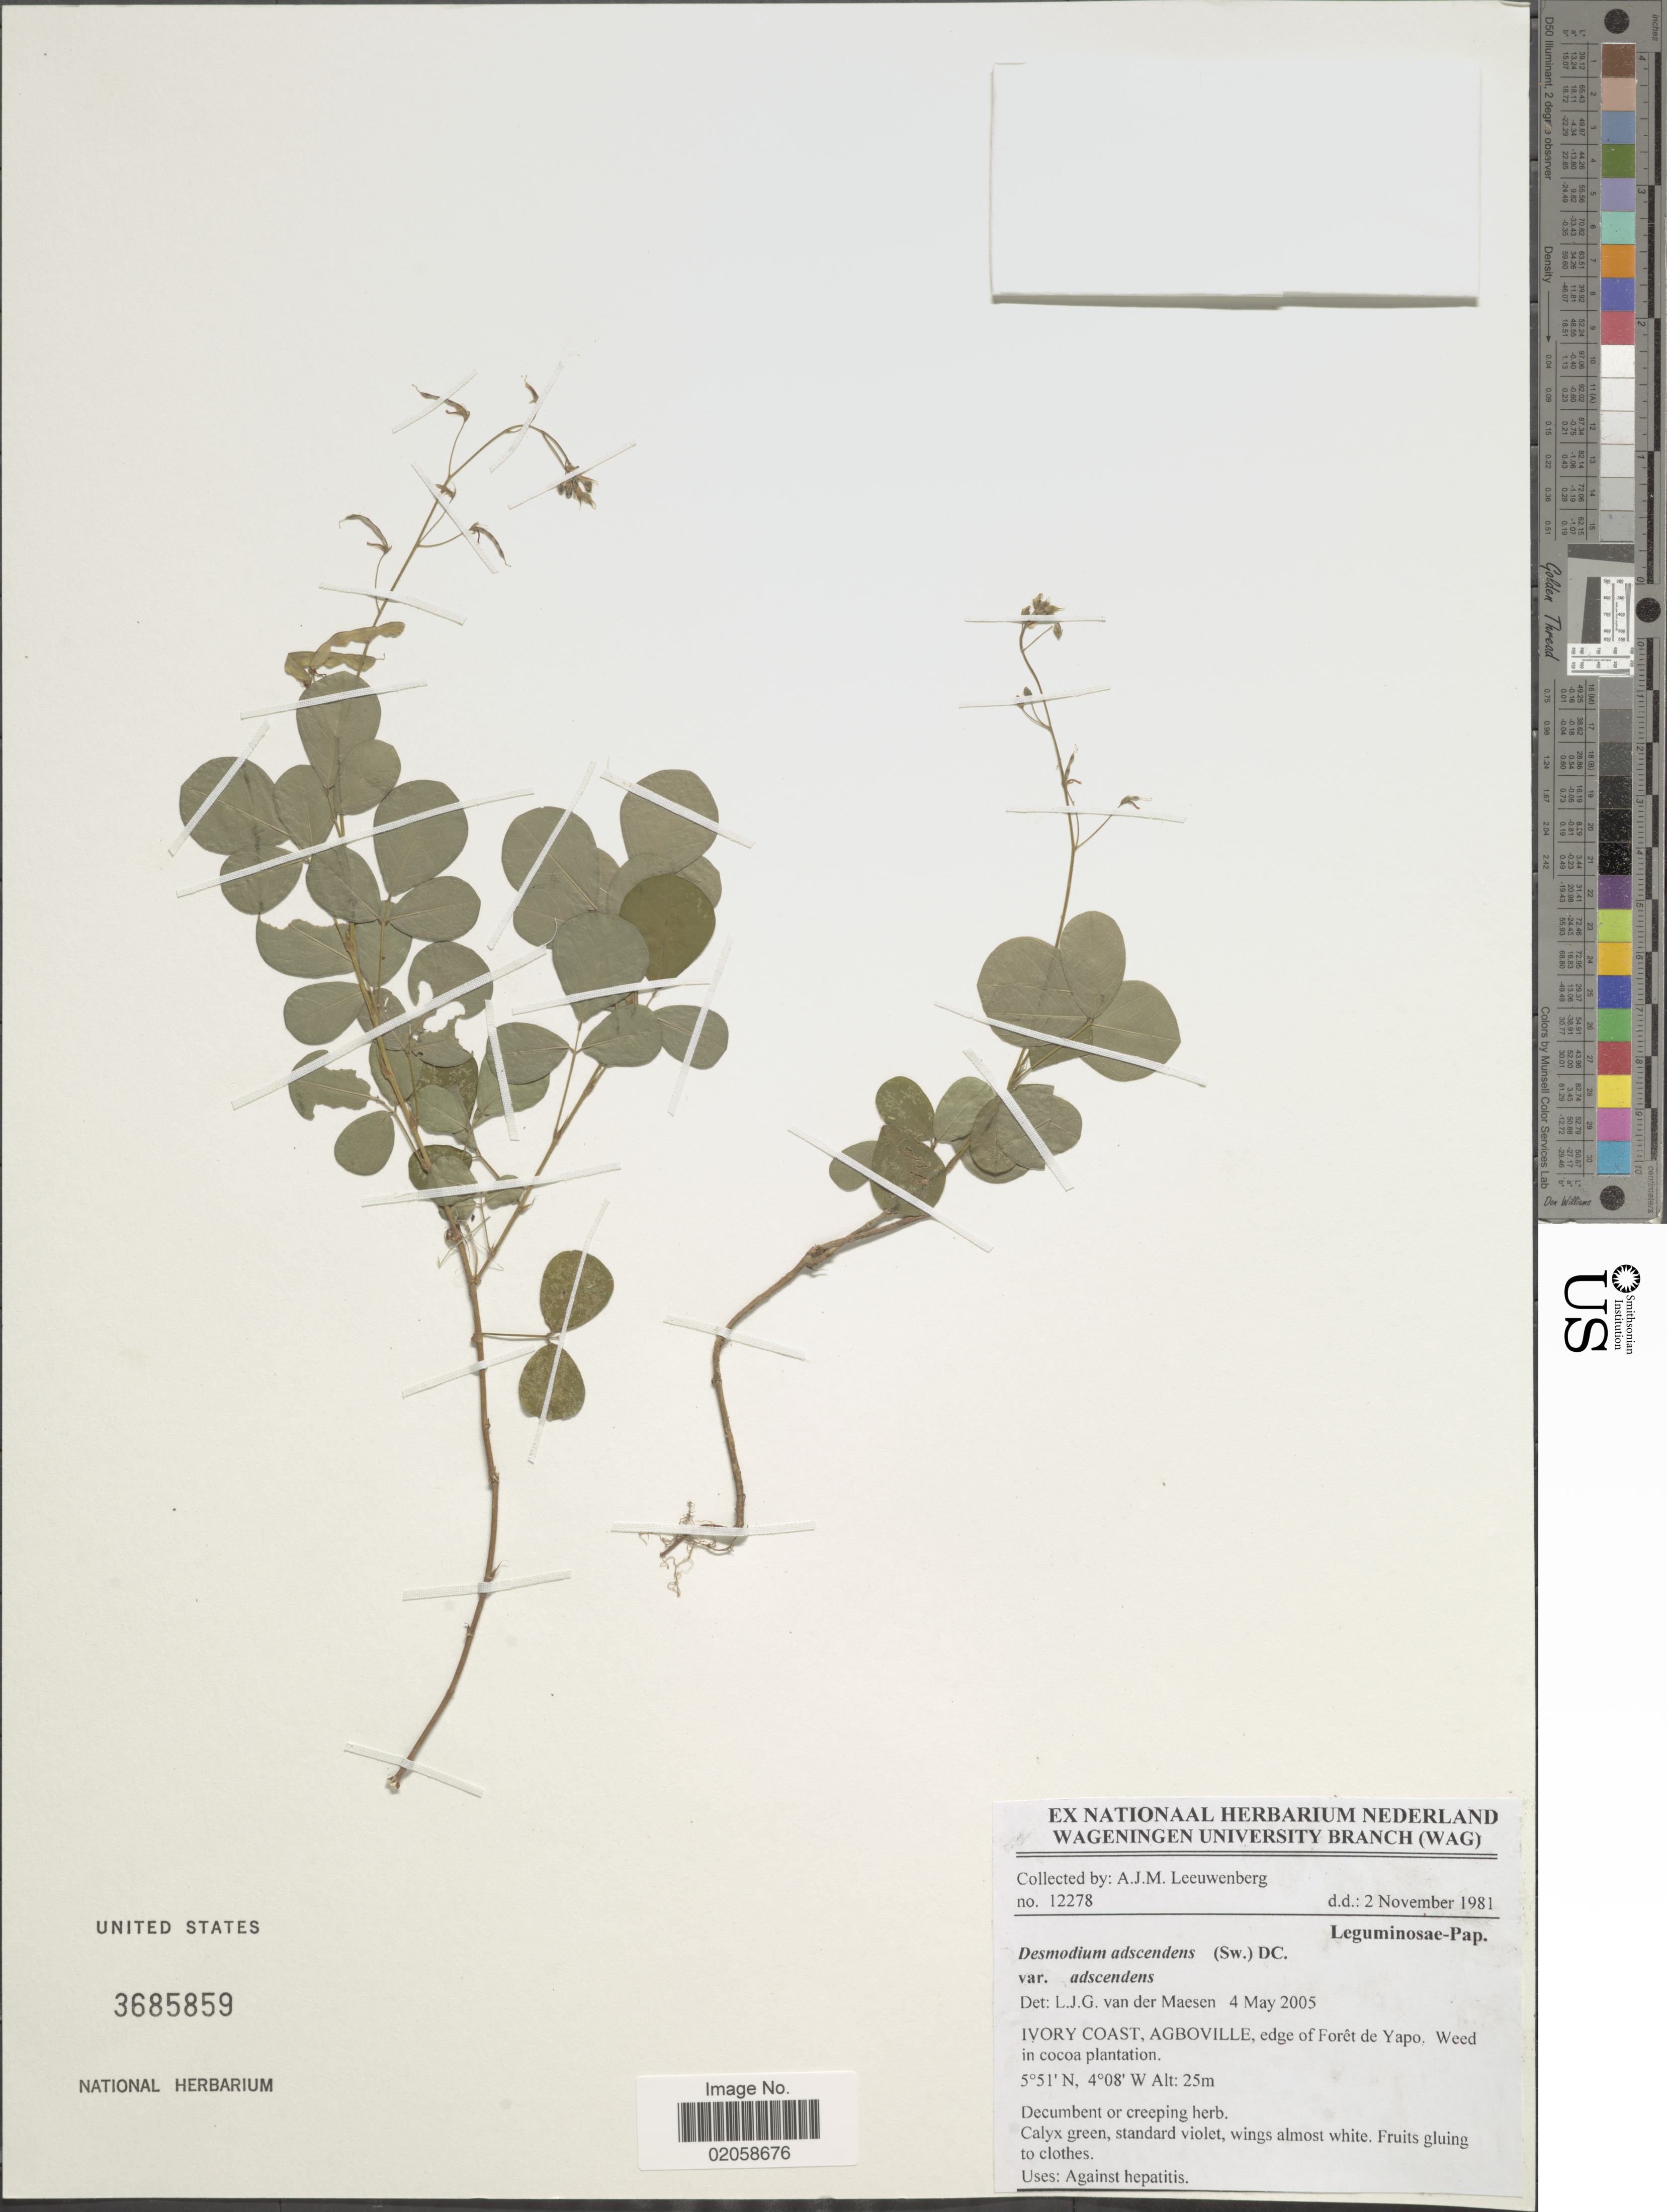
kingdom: Plantae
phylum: Tracheophyta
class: Magnoliopsida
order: Fabales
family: Fabaceae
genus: Grona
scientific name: Grona adscendens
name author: (Sw.) H. Ohashi & K. Ohashi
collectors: A. J. M. Leeuwenberg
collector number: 12278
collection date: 1981-11-02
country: Ivory Coast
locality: Agboville, edge of Foret de Yapo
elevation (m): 25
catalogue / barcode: US 3685859